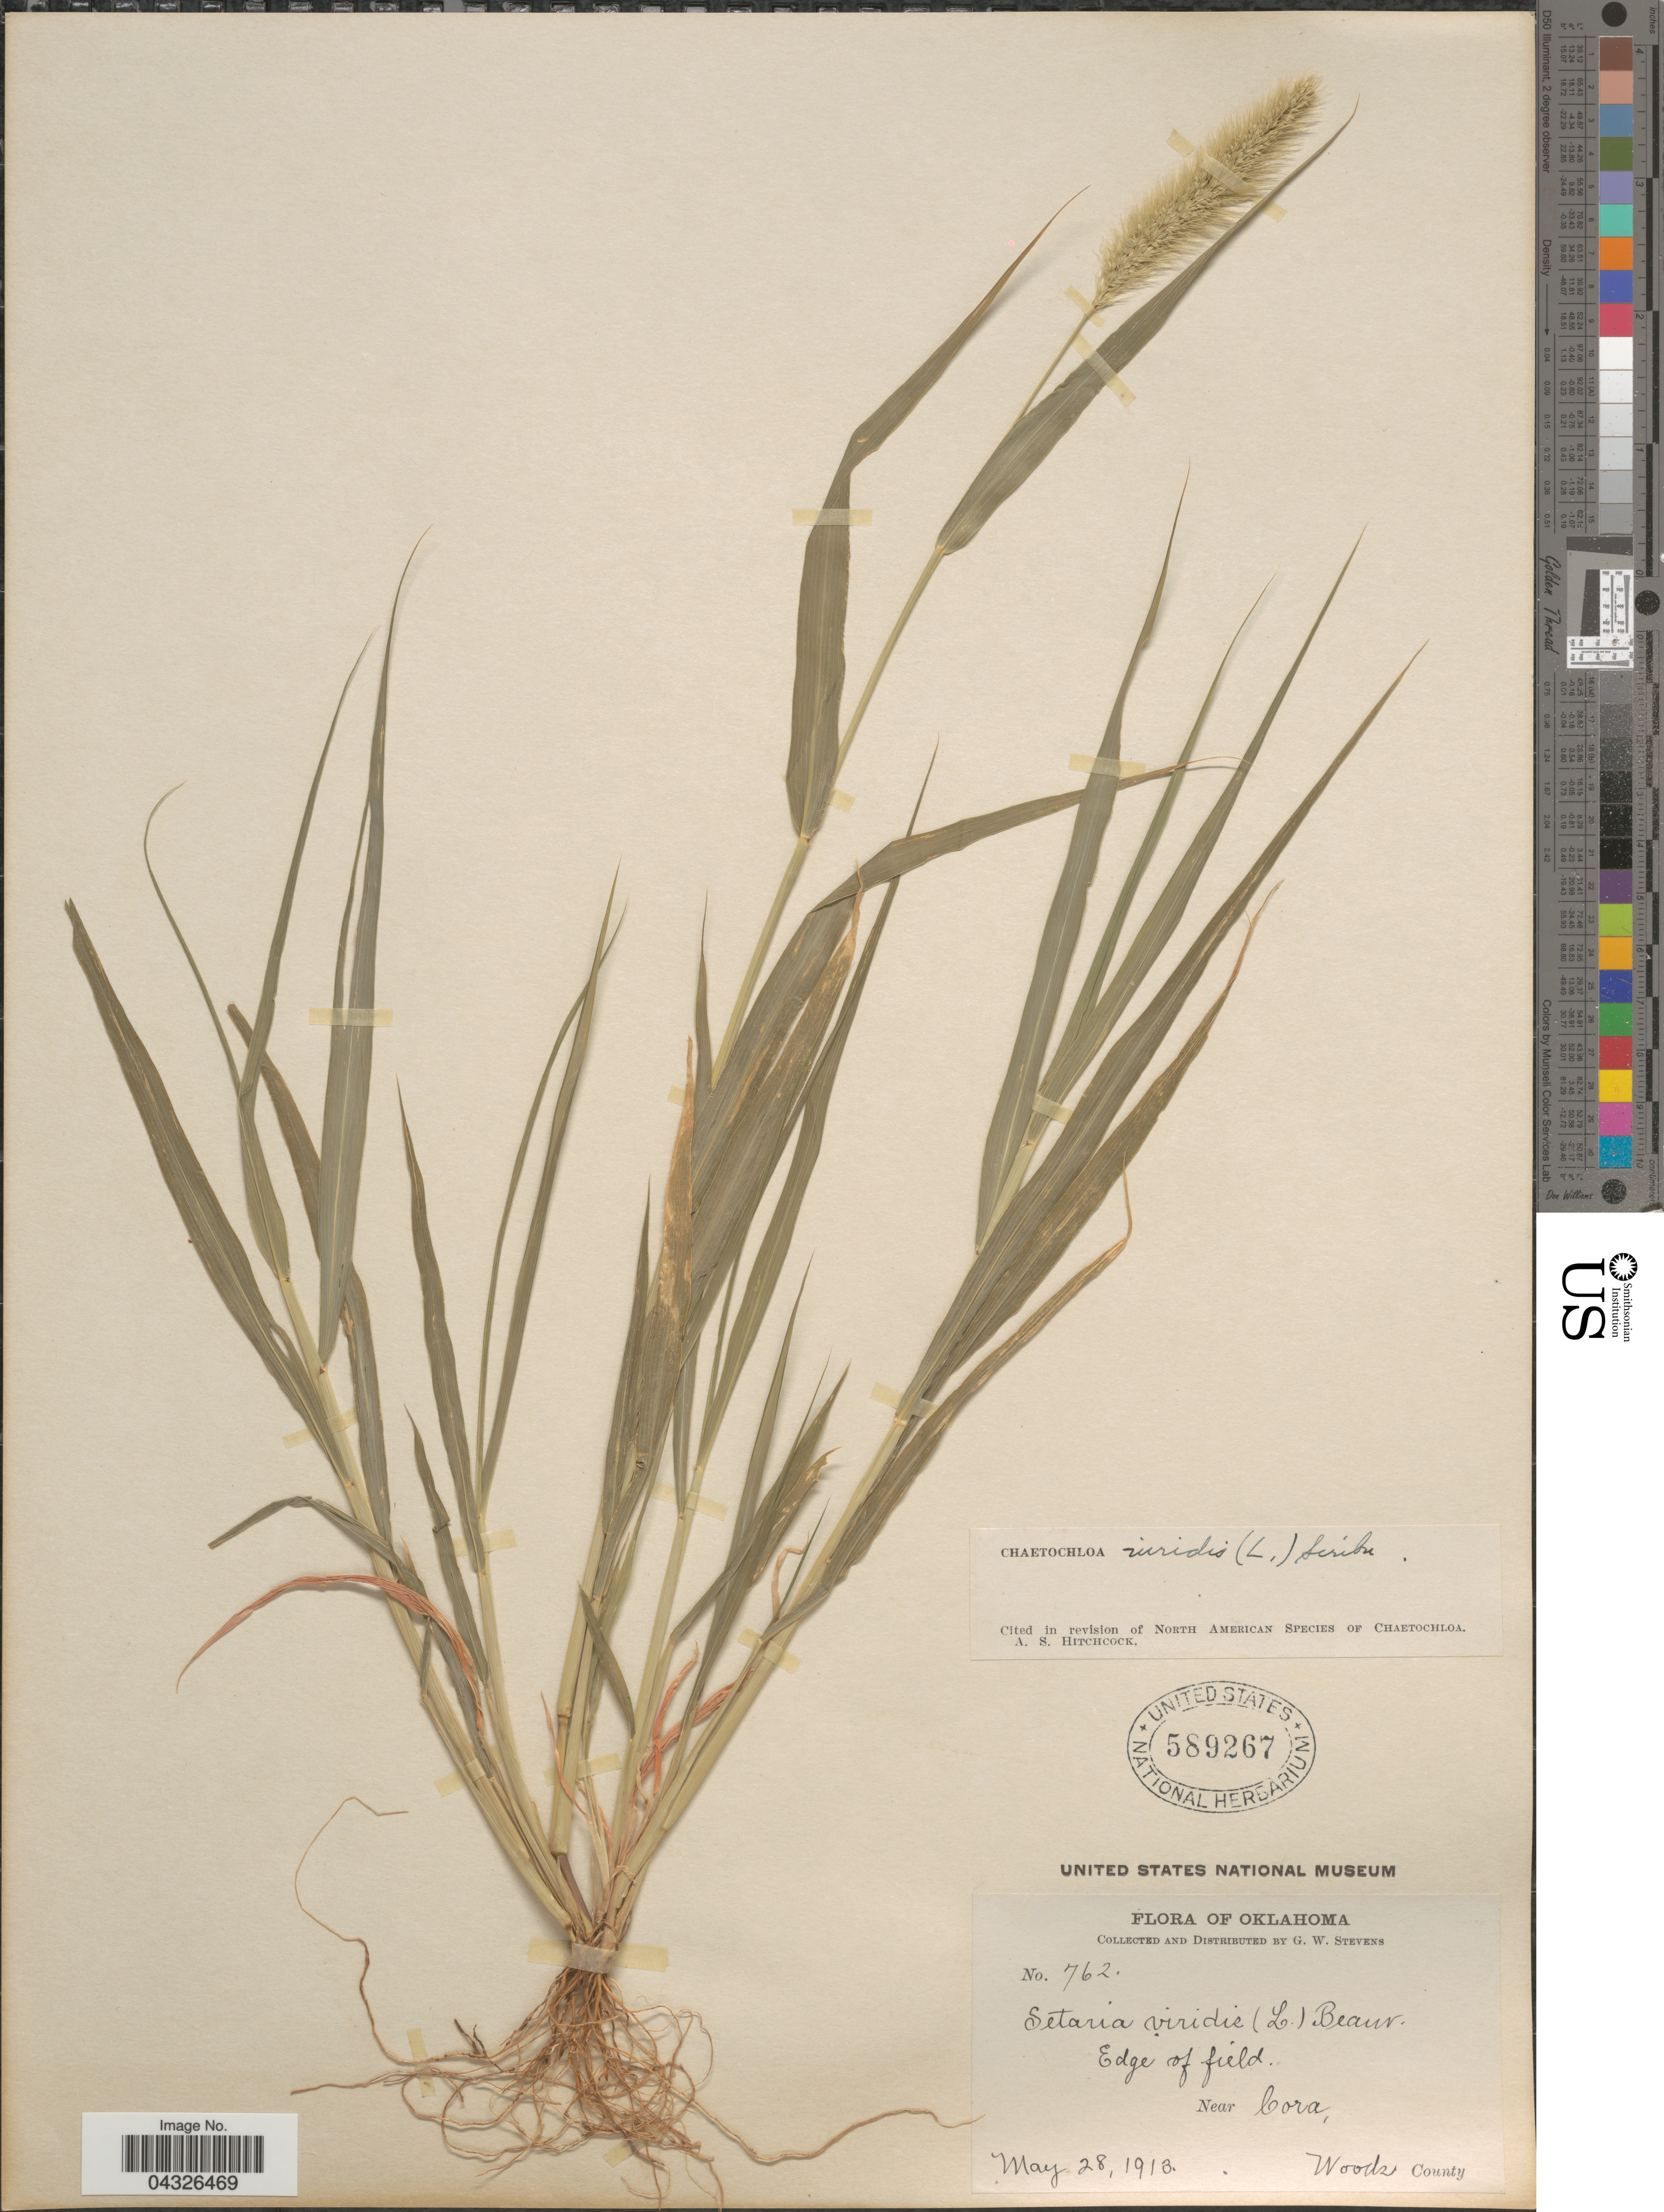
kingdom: Plantae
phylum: Tracheophyta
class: Liliopsida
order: Poales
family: Poaceae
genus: Setaria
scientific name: Setaria viridis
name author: (L.) P. Beauv.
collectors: G. W. Stevens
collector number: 762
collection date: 1913-05-28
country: United States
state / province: Oklahoma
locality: Edge of field. Near Cora, Woods County.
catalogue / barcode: US 589267